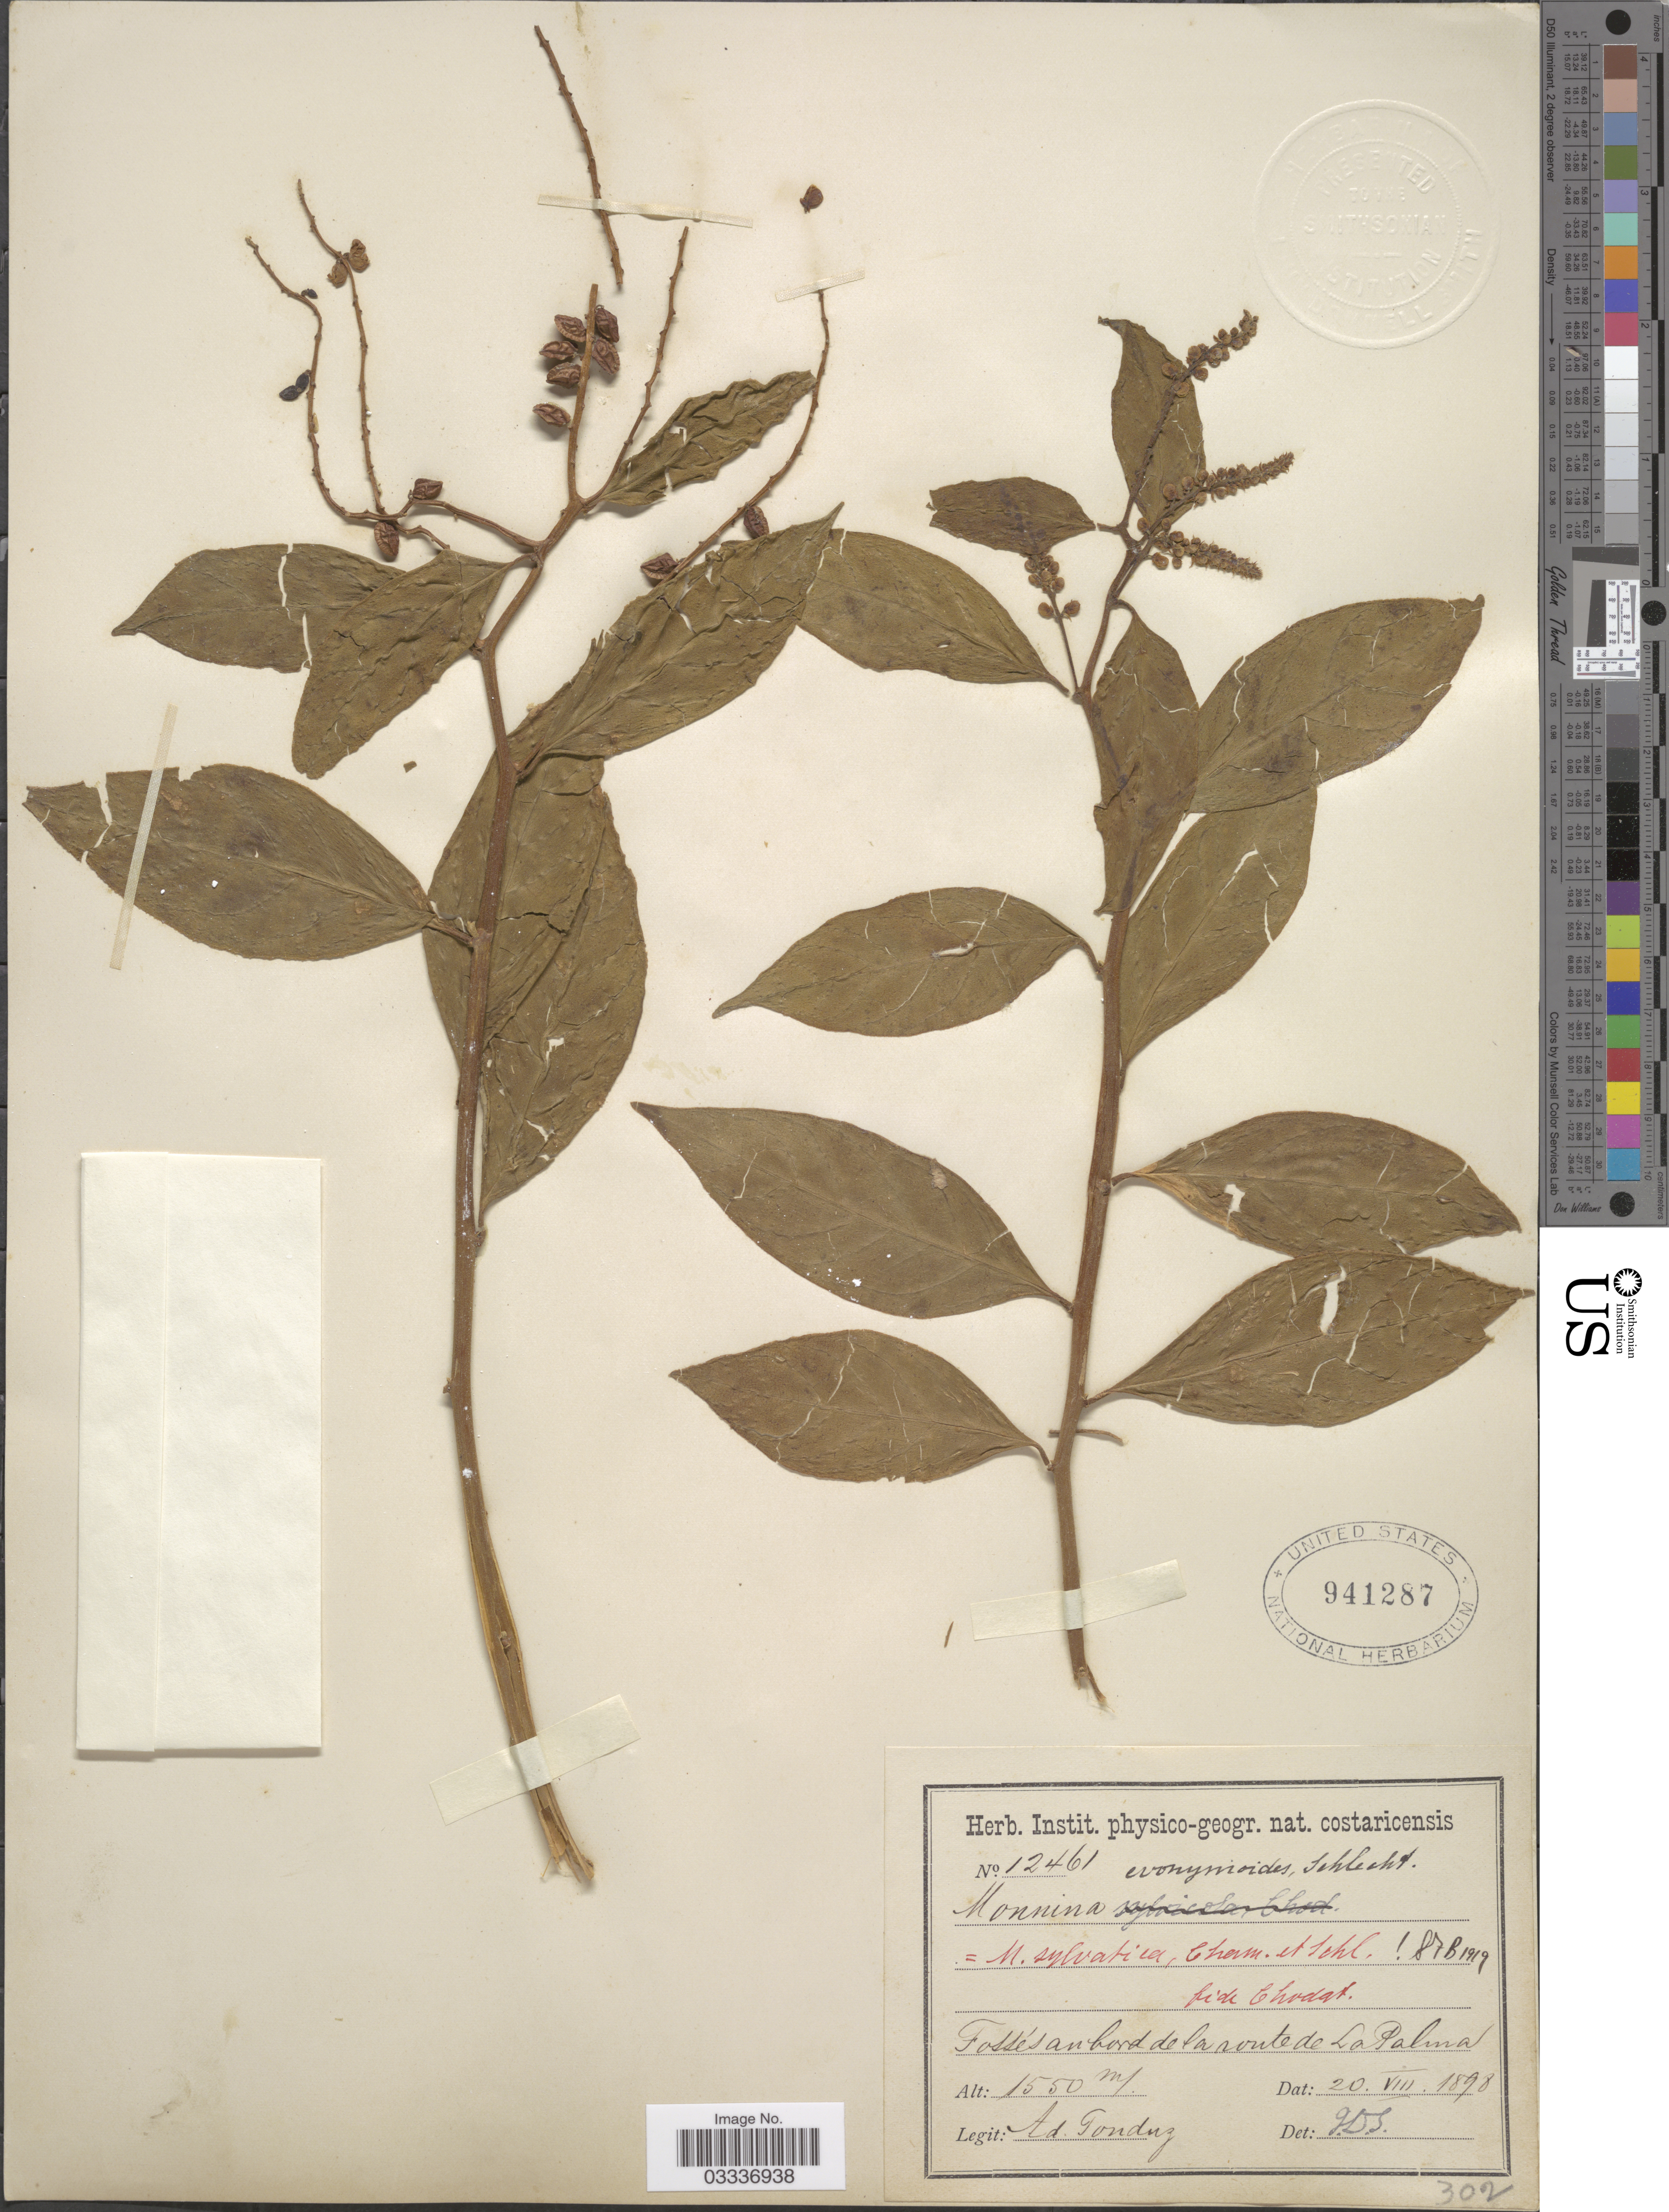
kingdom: Plantae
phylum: Tracheophyta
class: Magnoliopsida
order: Fabales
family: Polygalaceae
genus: Monnina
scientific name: Monnina sylvatica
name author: Schltdl. & Cham.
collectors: A. Tonduz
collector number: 12461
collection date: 1898-08-20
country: Costa Rica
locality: Fossés au bord de la route de La Palma.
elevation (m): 1550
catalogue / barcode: US 941287